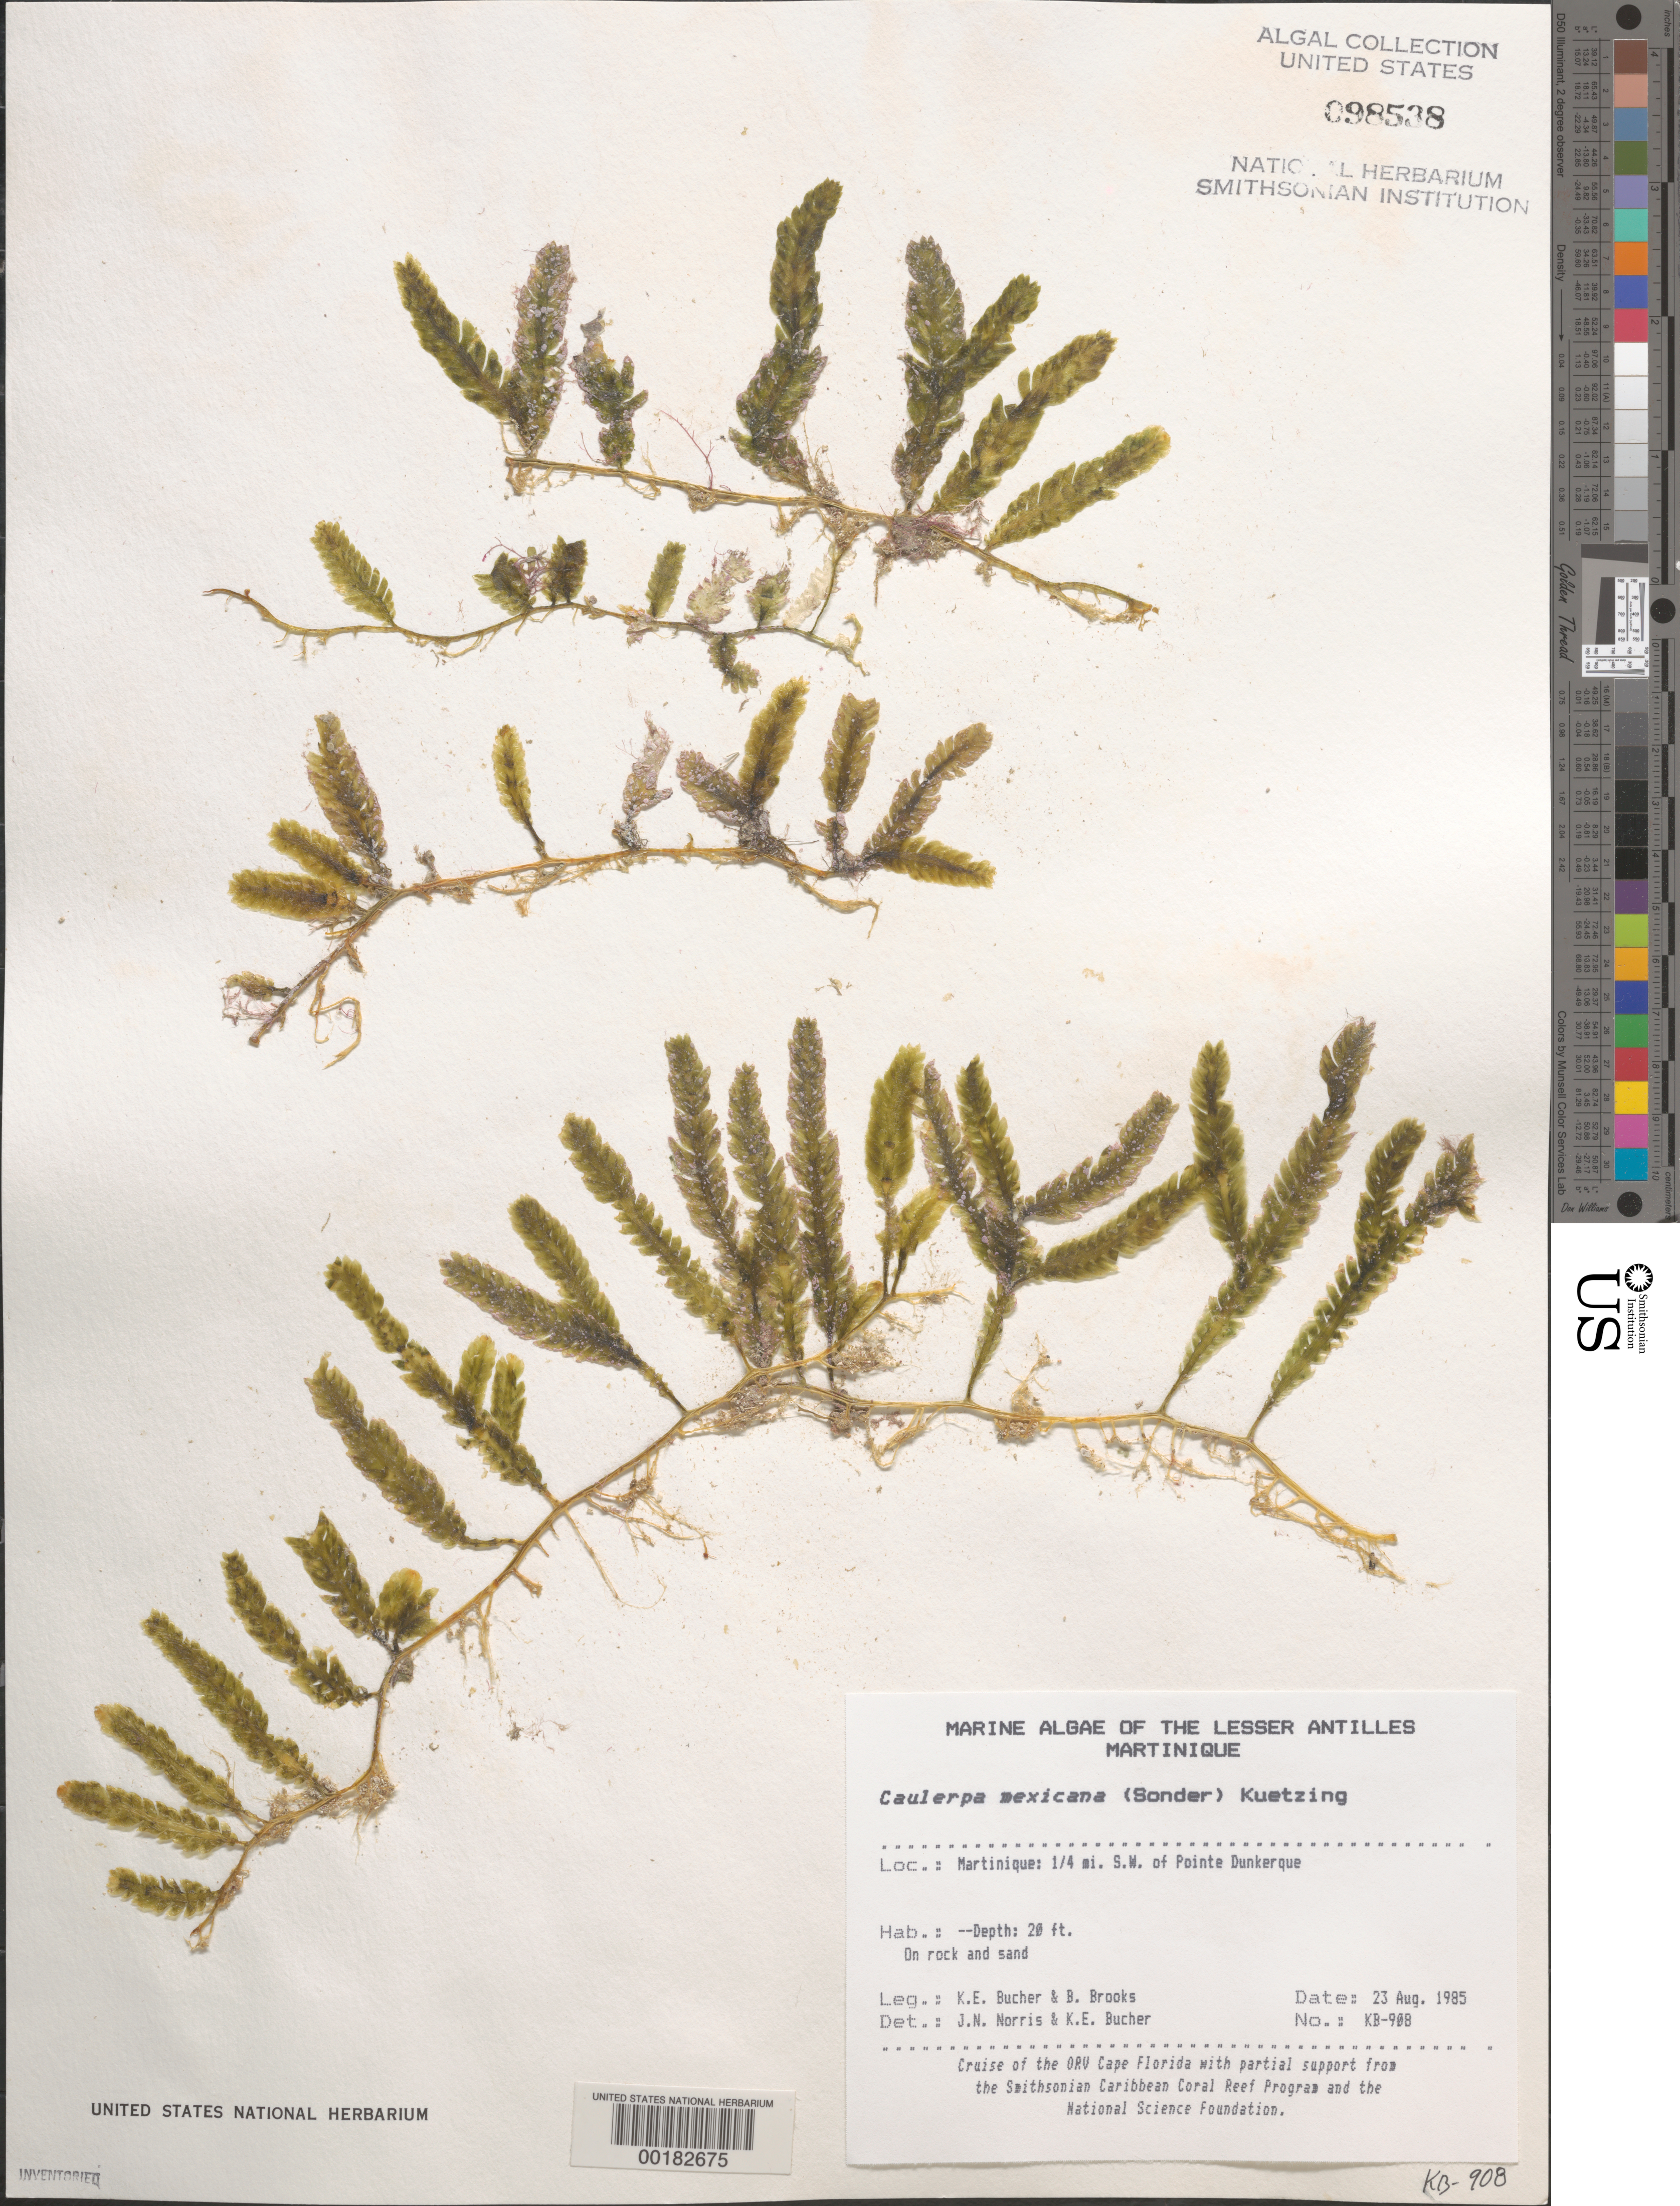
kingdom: Plantae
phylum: Chlorophyta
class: Ulvophyceae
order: Bryopsidales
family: Caulerpaceae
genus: Caulerpa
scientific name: Caulerpa mexicana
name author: Sond. ex Kütz.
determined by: Norris, J. N.; Bucher, K. E.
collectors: K. E. Bucher & B. Brooks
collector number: Kb-908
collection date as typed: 23 Aug 1985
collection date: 1985-08-23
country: Martinique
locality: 0.25 mile southwest of Pointe Dunkerque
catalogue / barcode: US 98538